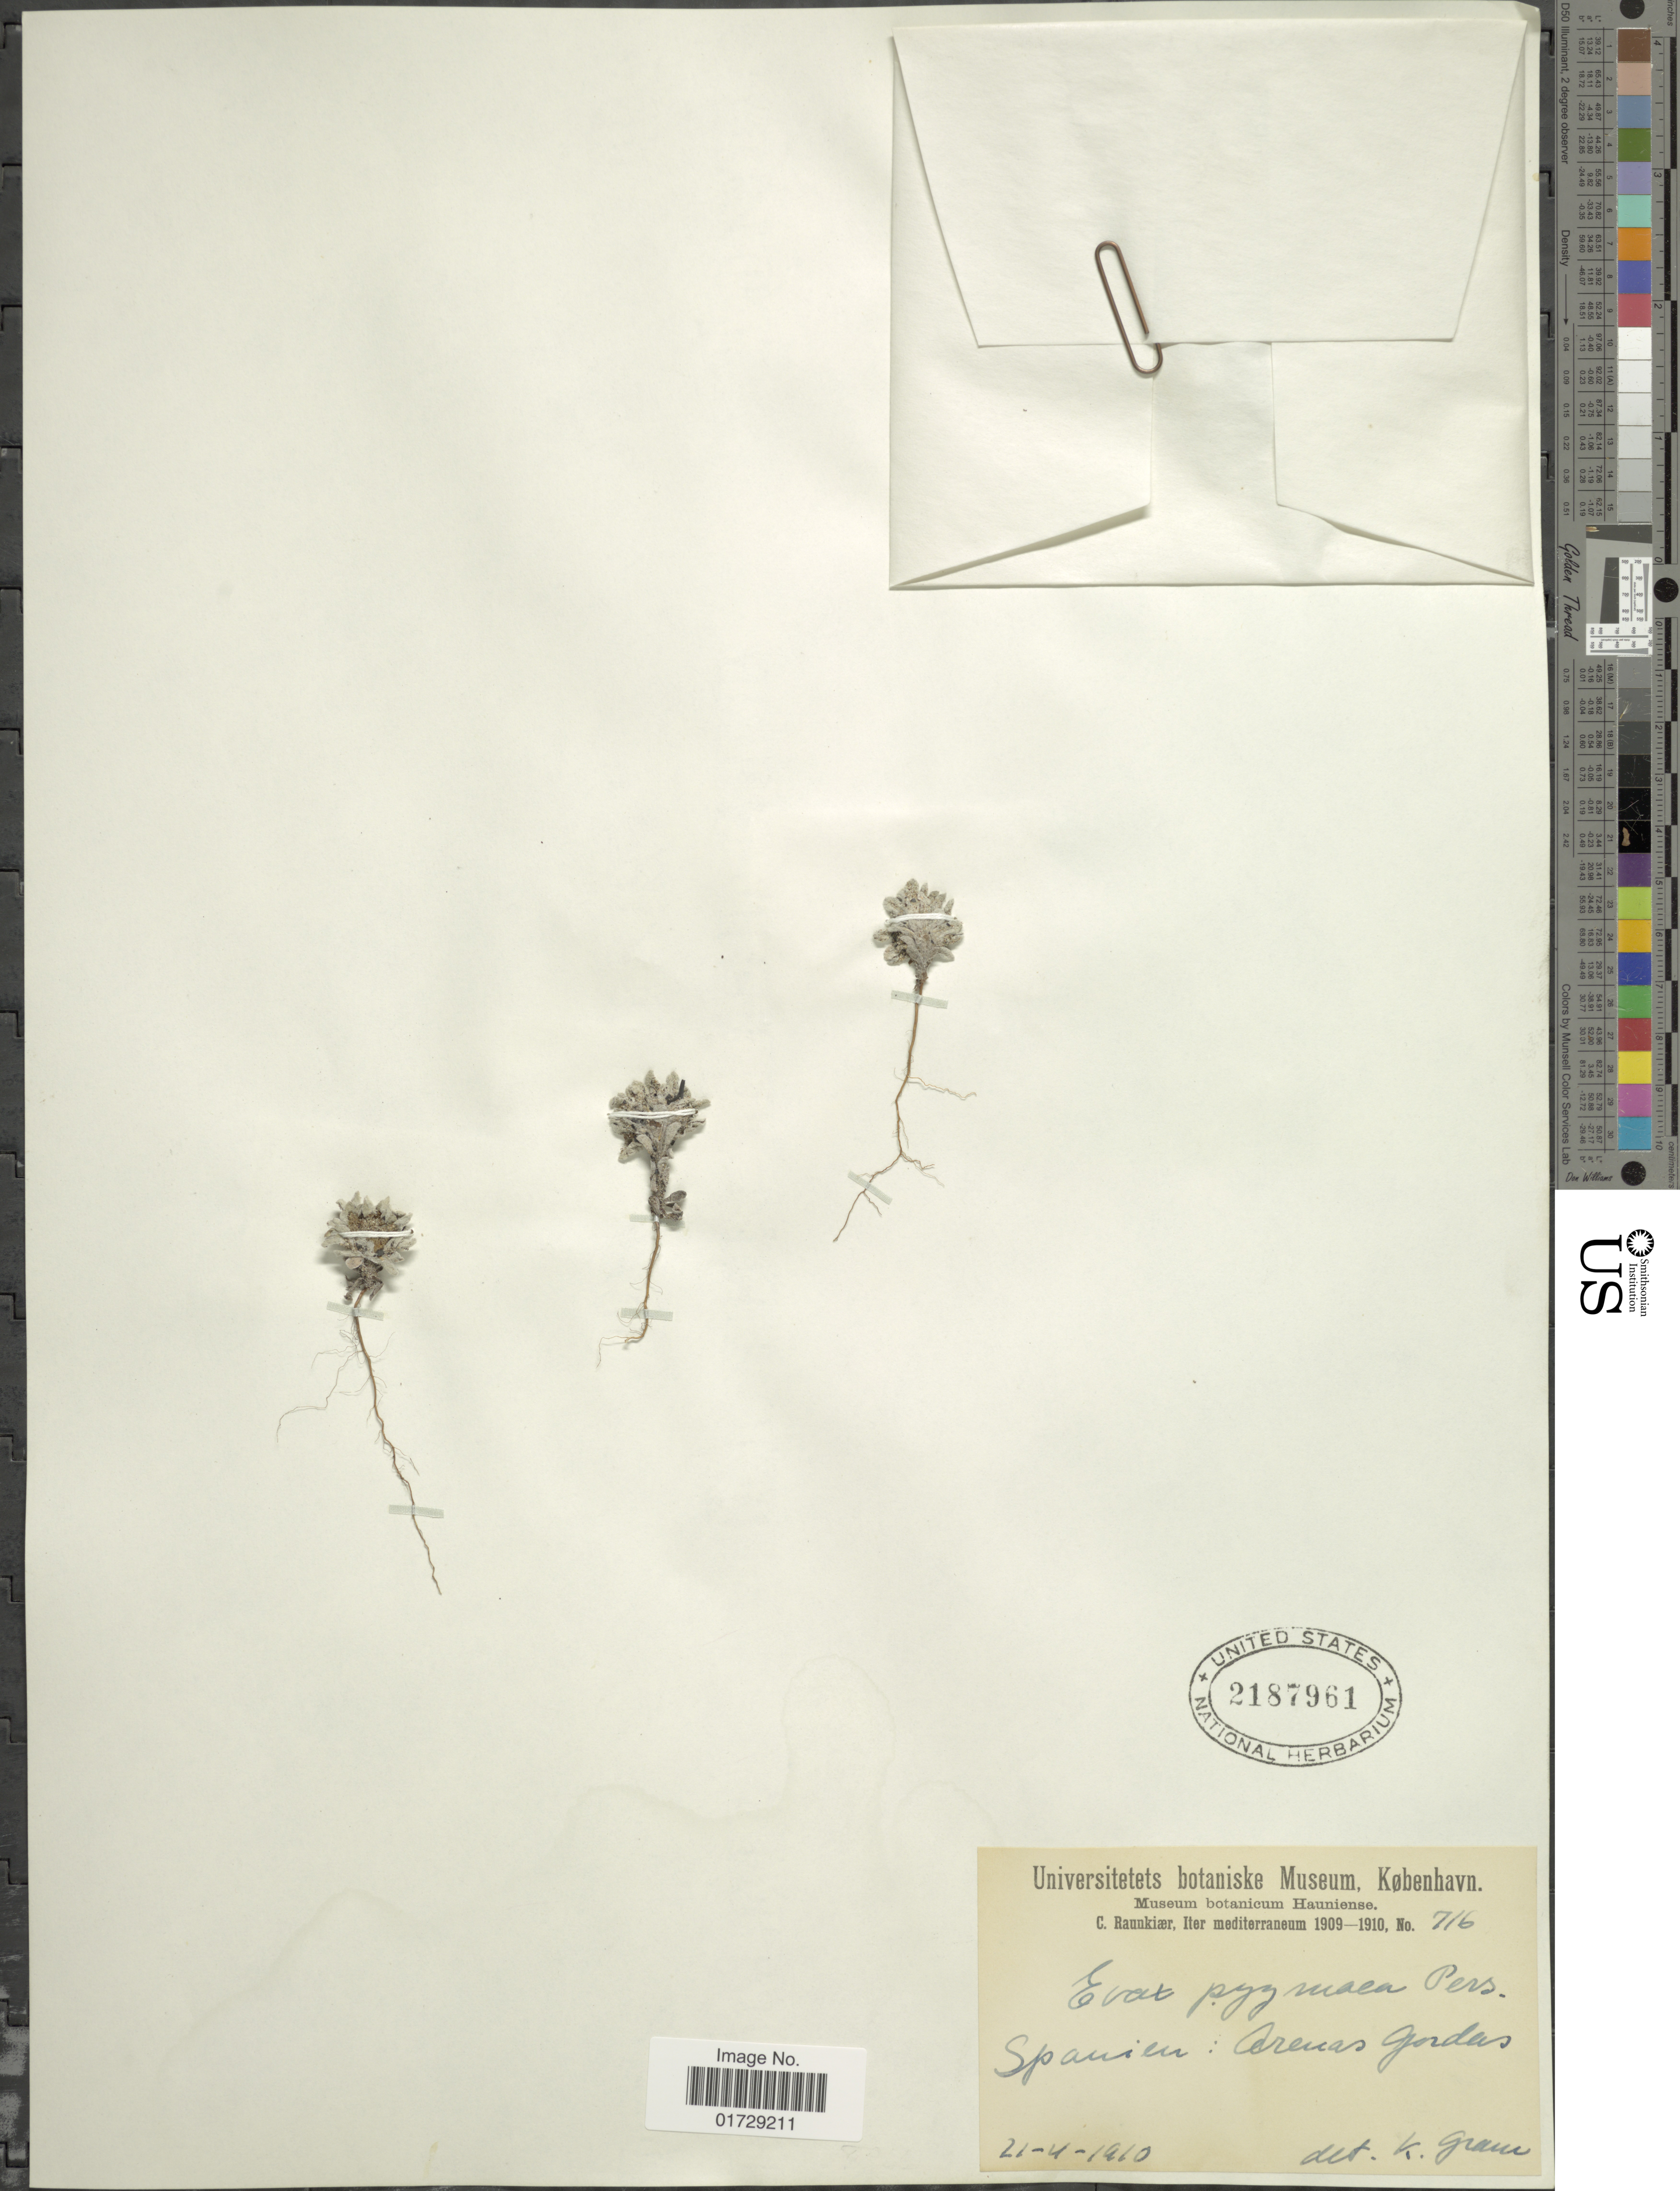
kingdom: Plantae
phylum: Tracheophyta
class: Magnoliopsida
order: Asterales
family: Asteraceae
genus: Evax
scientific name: Evax pygmaea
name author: (L.) Brot.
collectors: C. Raunkier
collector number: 716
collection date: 1909/1910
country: Spain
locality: Spanien: Arenas Gordas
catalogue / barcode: US 2187961